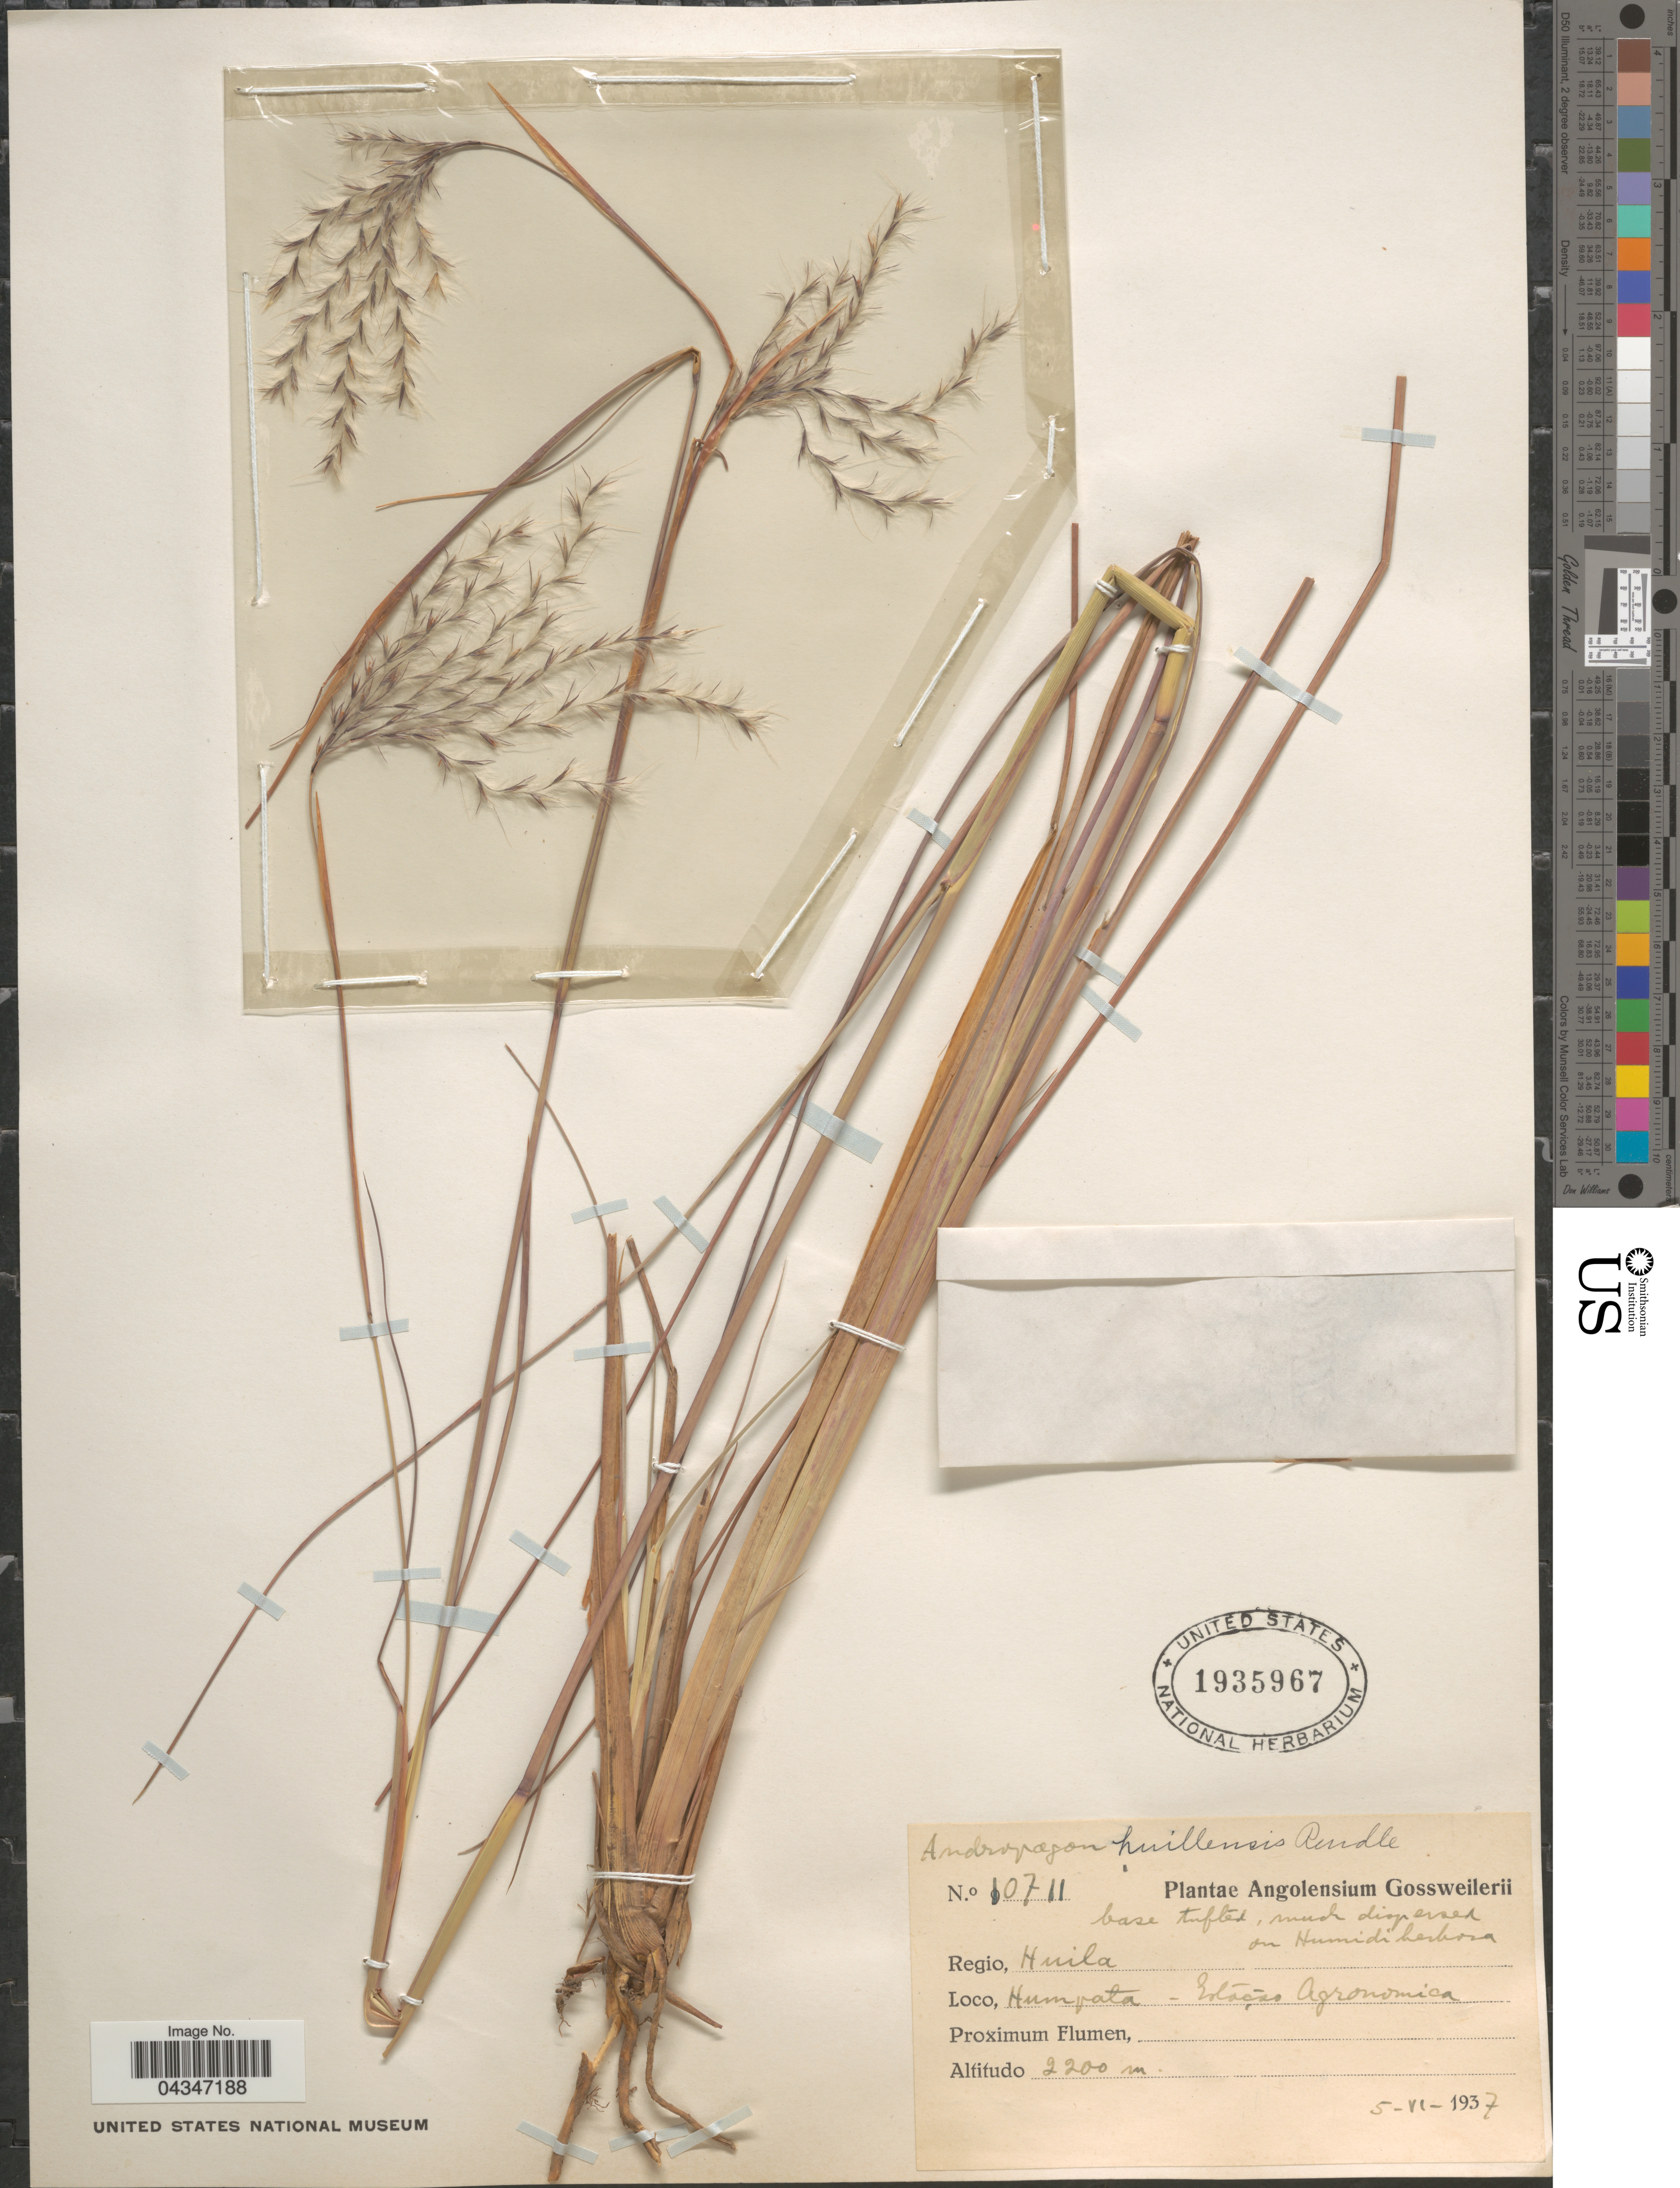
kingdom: Plantae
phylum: Tracheophyta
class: Liliopsida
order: Poales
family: Poaceae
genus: Andropogon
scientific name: Andropogon eucomus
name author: Nees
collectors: -. Gossweiler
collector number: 10711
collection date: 1937-06-05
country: Angola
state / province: Huila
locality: Regio, Huila. Humpata - Estação Agronomica.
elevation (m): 2200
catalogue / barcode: US 1935967